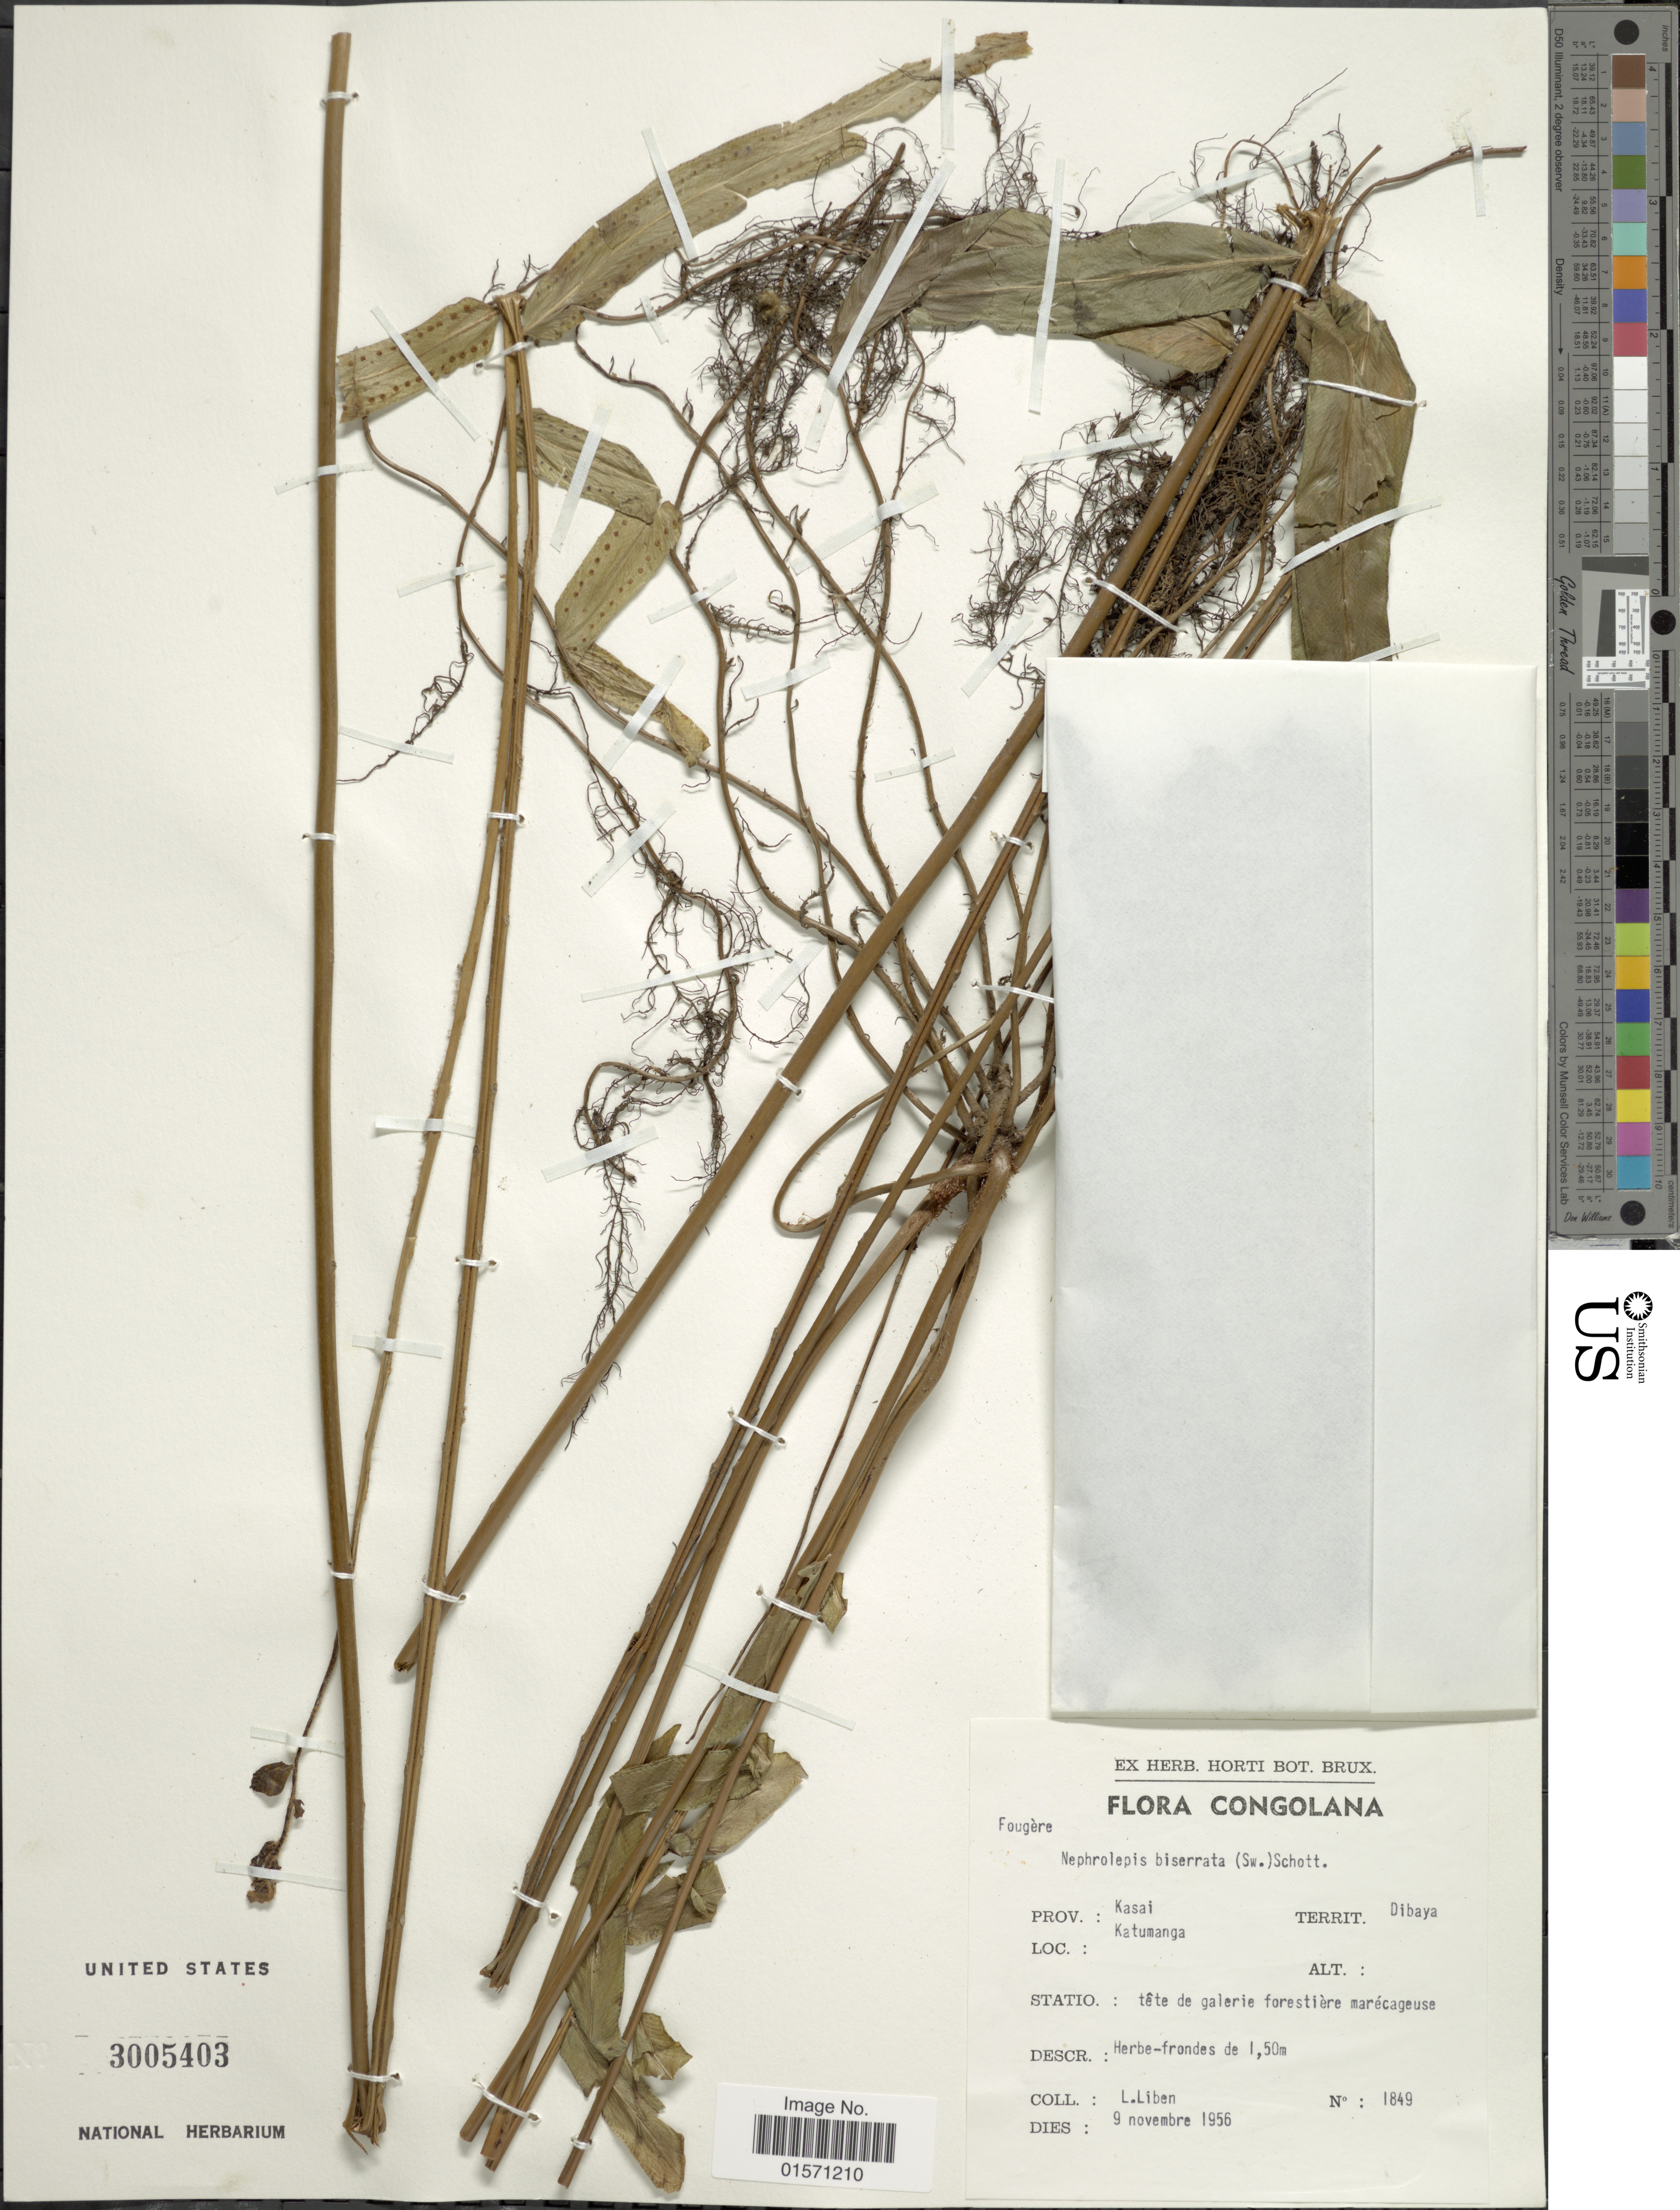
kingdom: Plantae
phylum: Tracheophyta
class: Polypodiopsida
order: Polypodiales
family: Nephrolepidaceae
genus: Nephrolepis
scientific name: Nephrolepis biserrata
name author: (Sw.) Schott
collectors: L. Liben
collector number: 1849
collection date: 1956-11-09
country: Congo, Democratic Republic of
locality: Congolana. Prov.: Kasai.Territ. Dibaya. Katumanga. Statio.: tête de galerie forestière marécageuse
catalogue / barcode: US 3005403